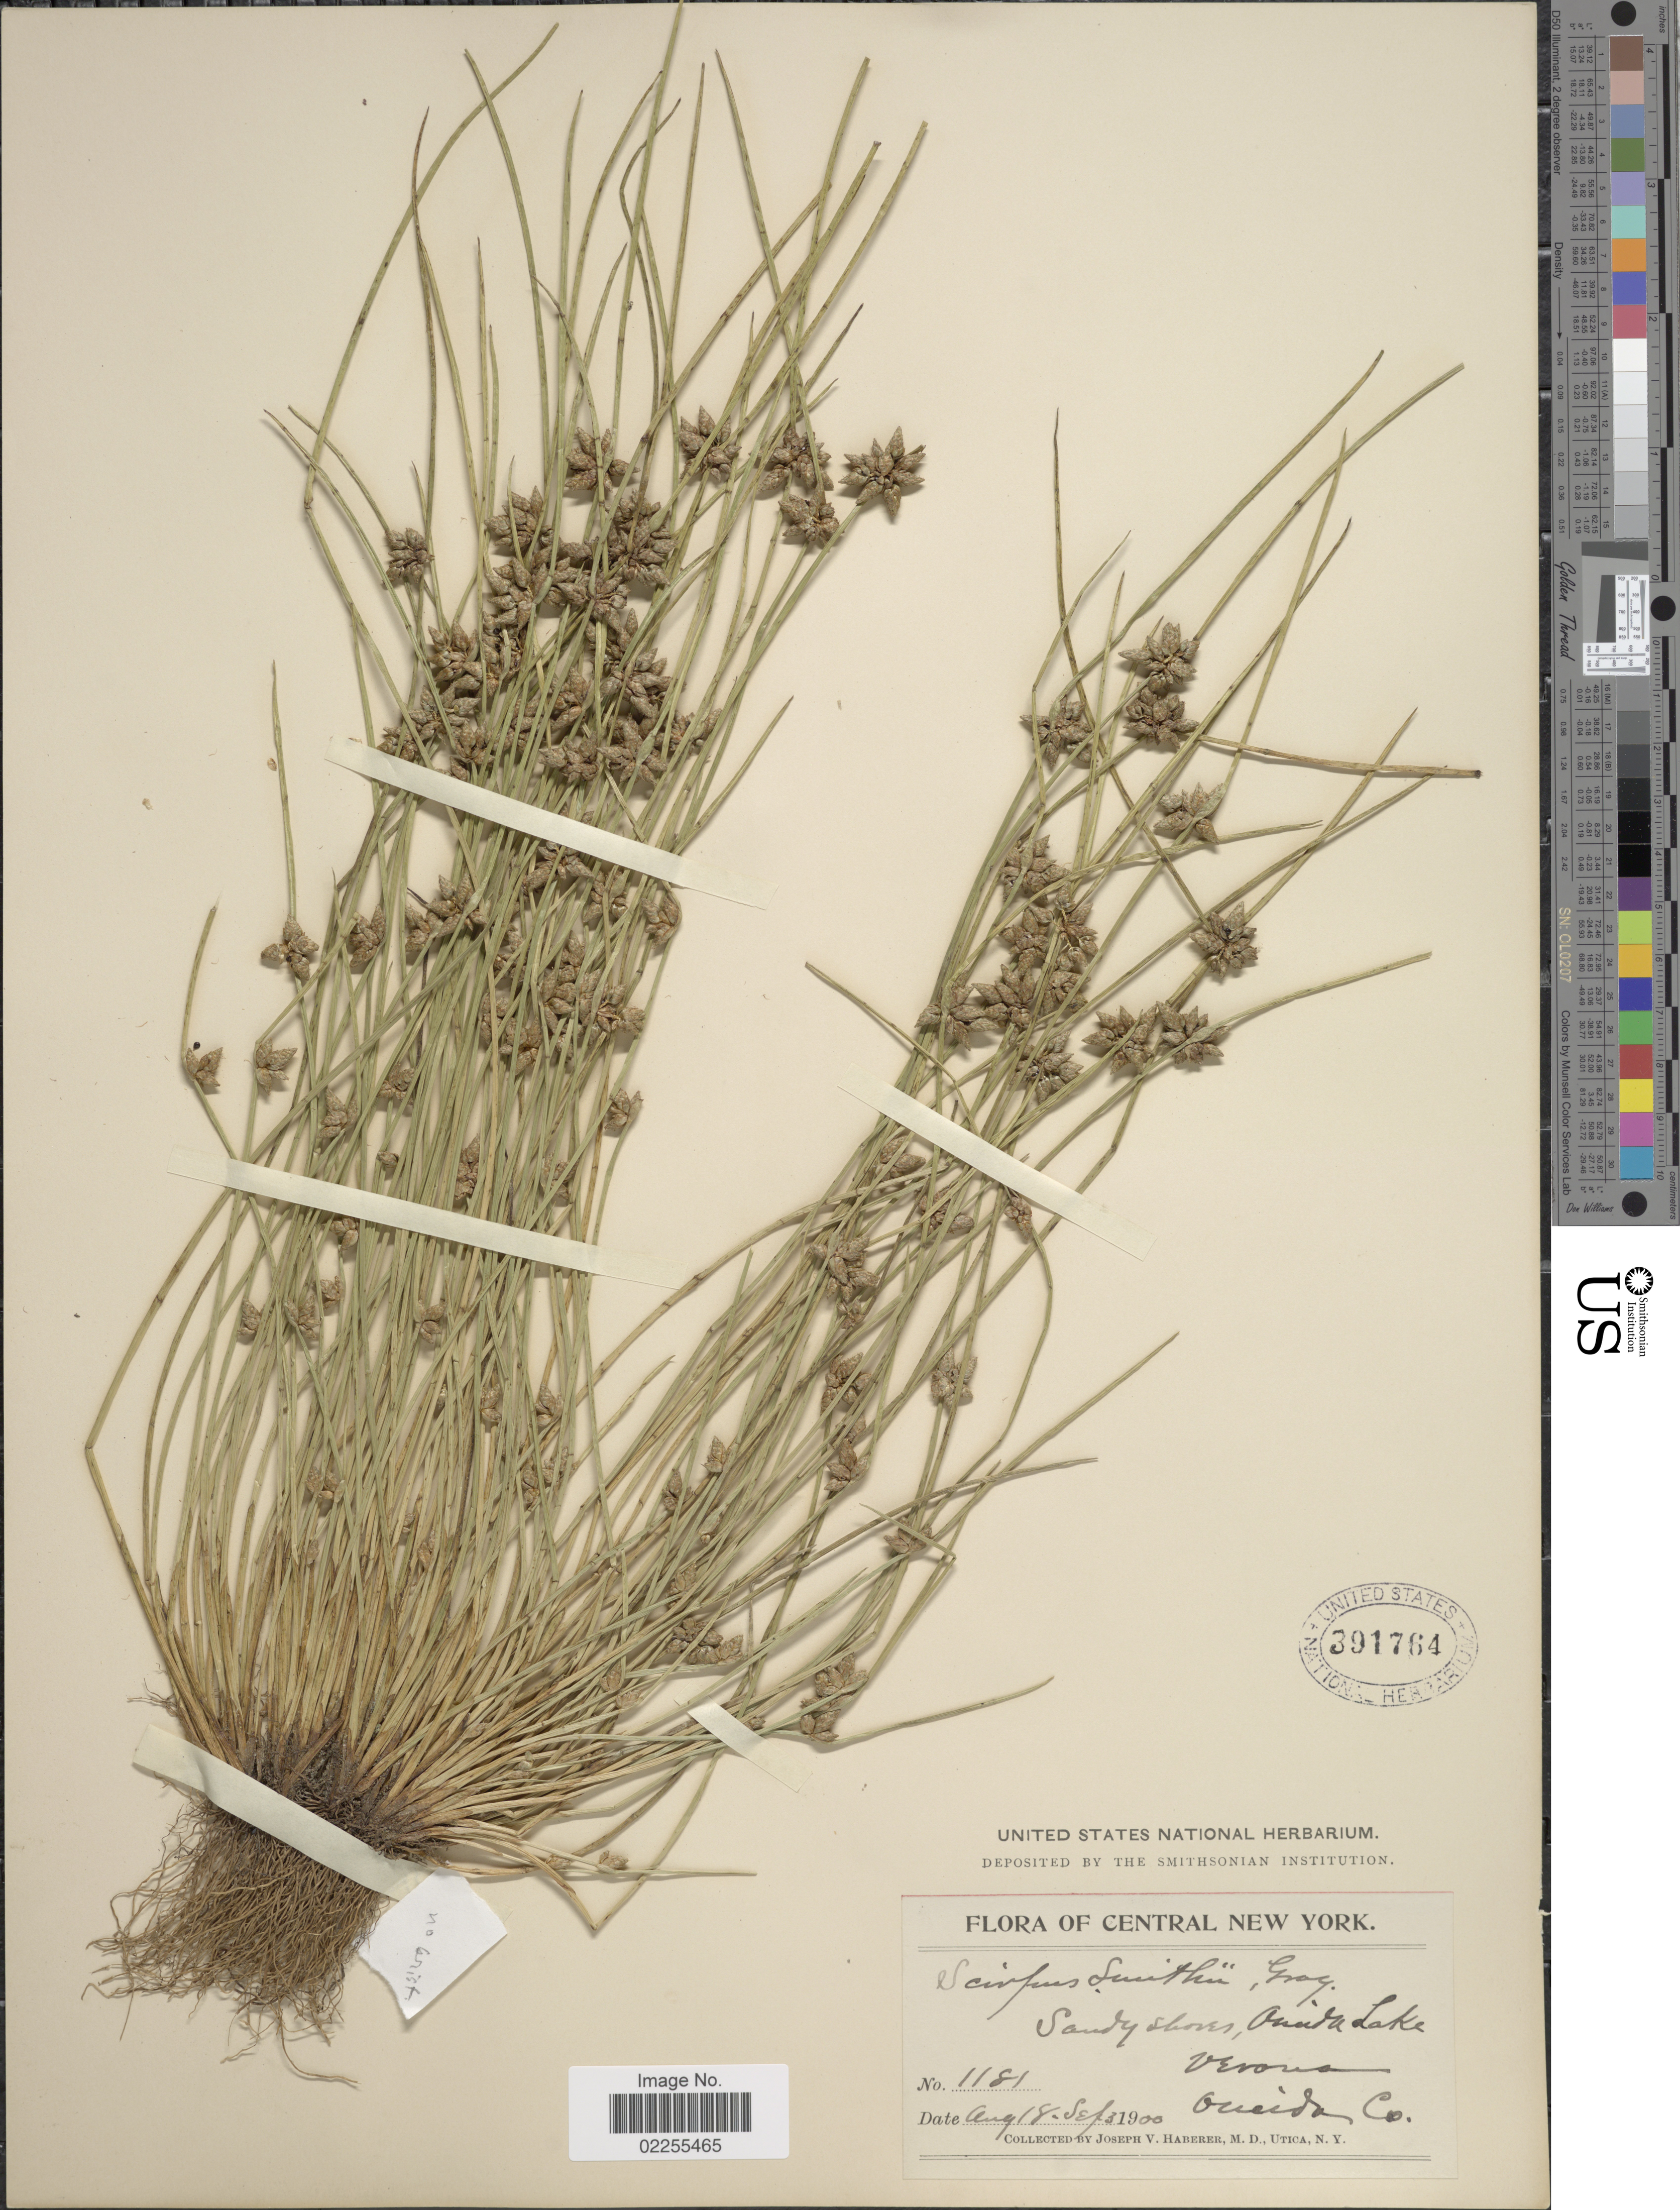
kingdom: Plantae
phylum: Tracheophyta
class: Liliopsida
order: Poales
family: Cyperaceae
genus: Schoenoplectus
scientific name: Schoenoplectus smithii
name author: (A. Gray) Soják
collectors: J. V. Haberer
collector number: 1181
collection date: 1900-08-18/1900-09-03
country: United States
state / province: New York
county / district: Oneida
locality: Central New York, sandy shores, Oneida Lake, Verona, Oneida Co.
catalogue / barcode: US 391764